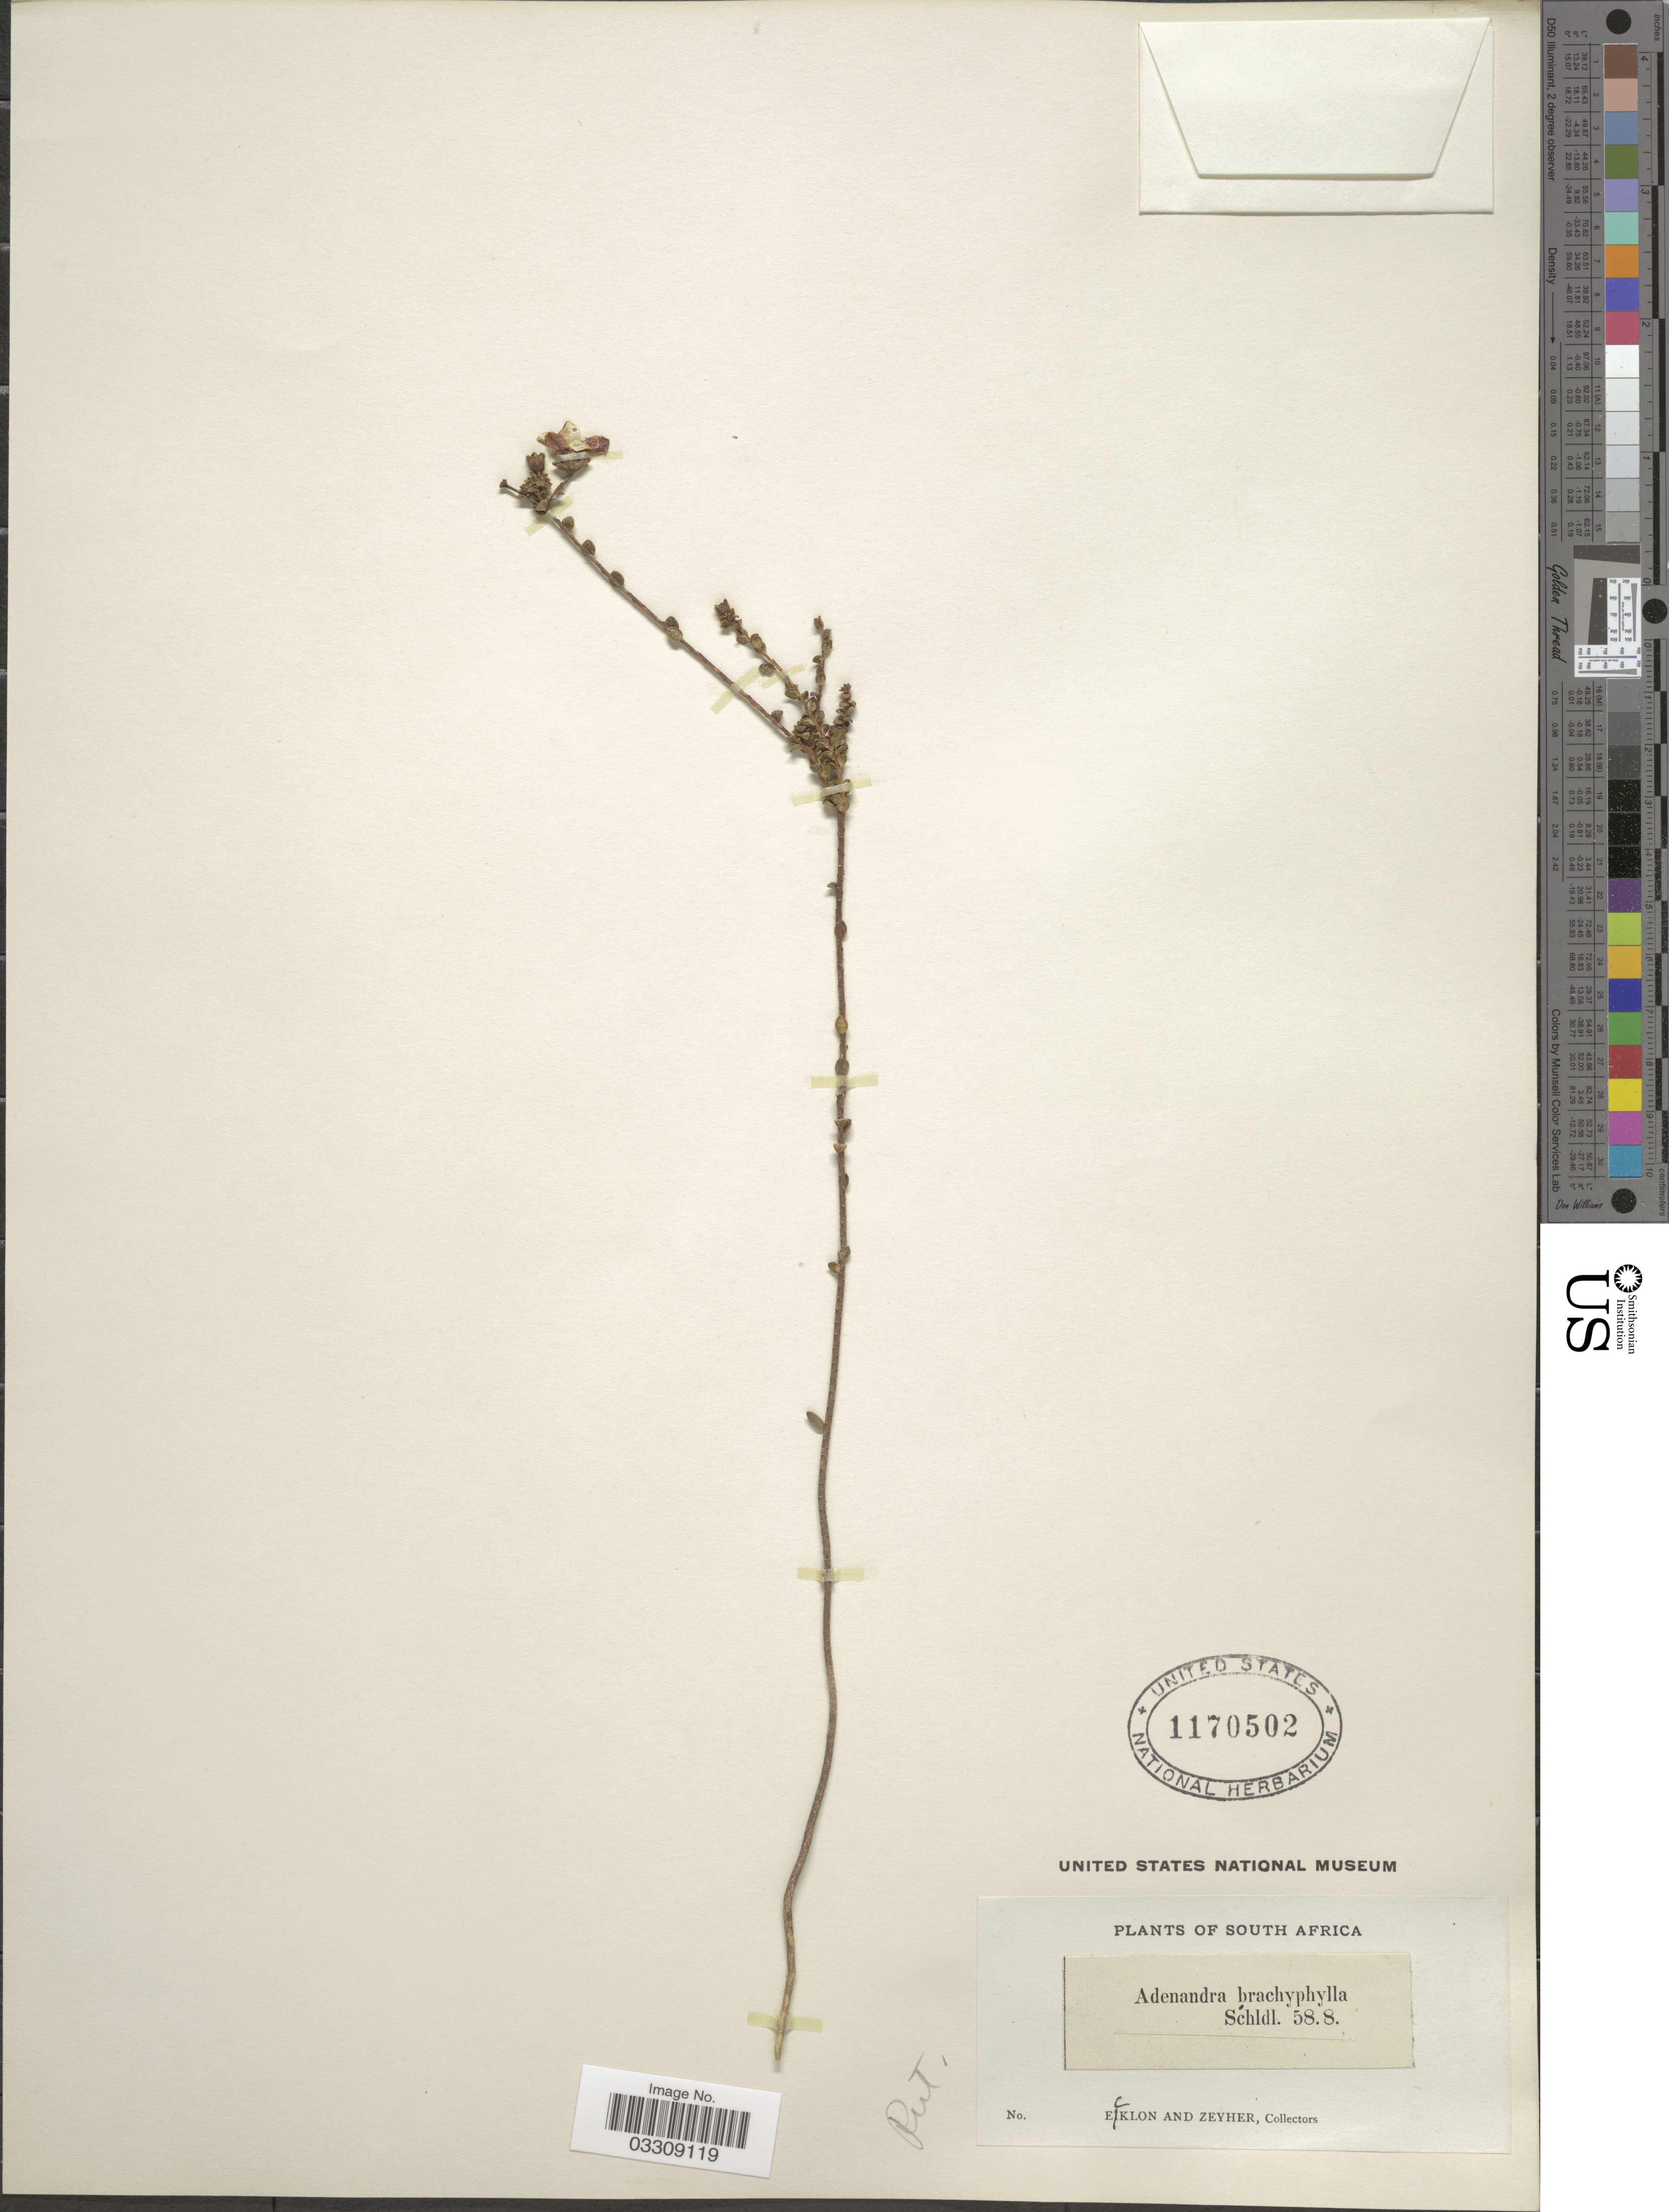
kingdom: Plantae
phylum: Tracheophyta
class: Magnoliopsida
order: Sapindales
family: Rutaceae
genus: Adenandra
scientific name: Adenandra brachyphylla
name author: Schltdl.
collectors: -. Ecklon & -. Zeyher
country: South Africa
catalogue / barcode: US 1170502